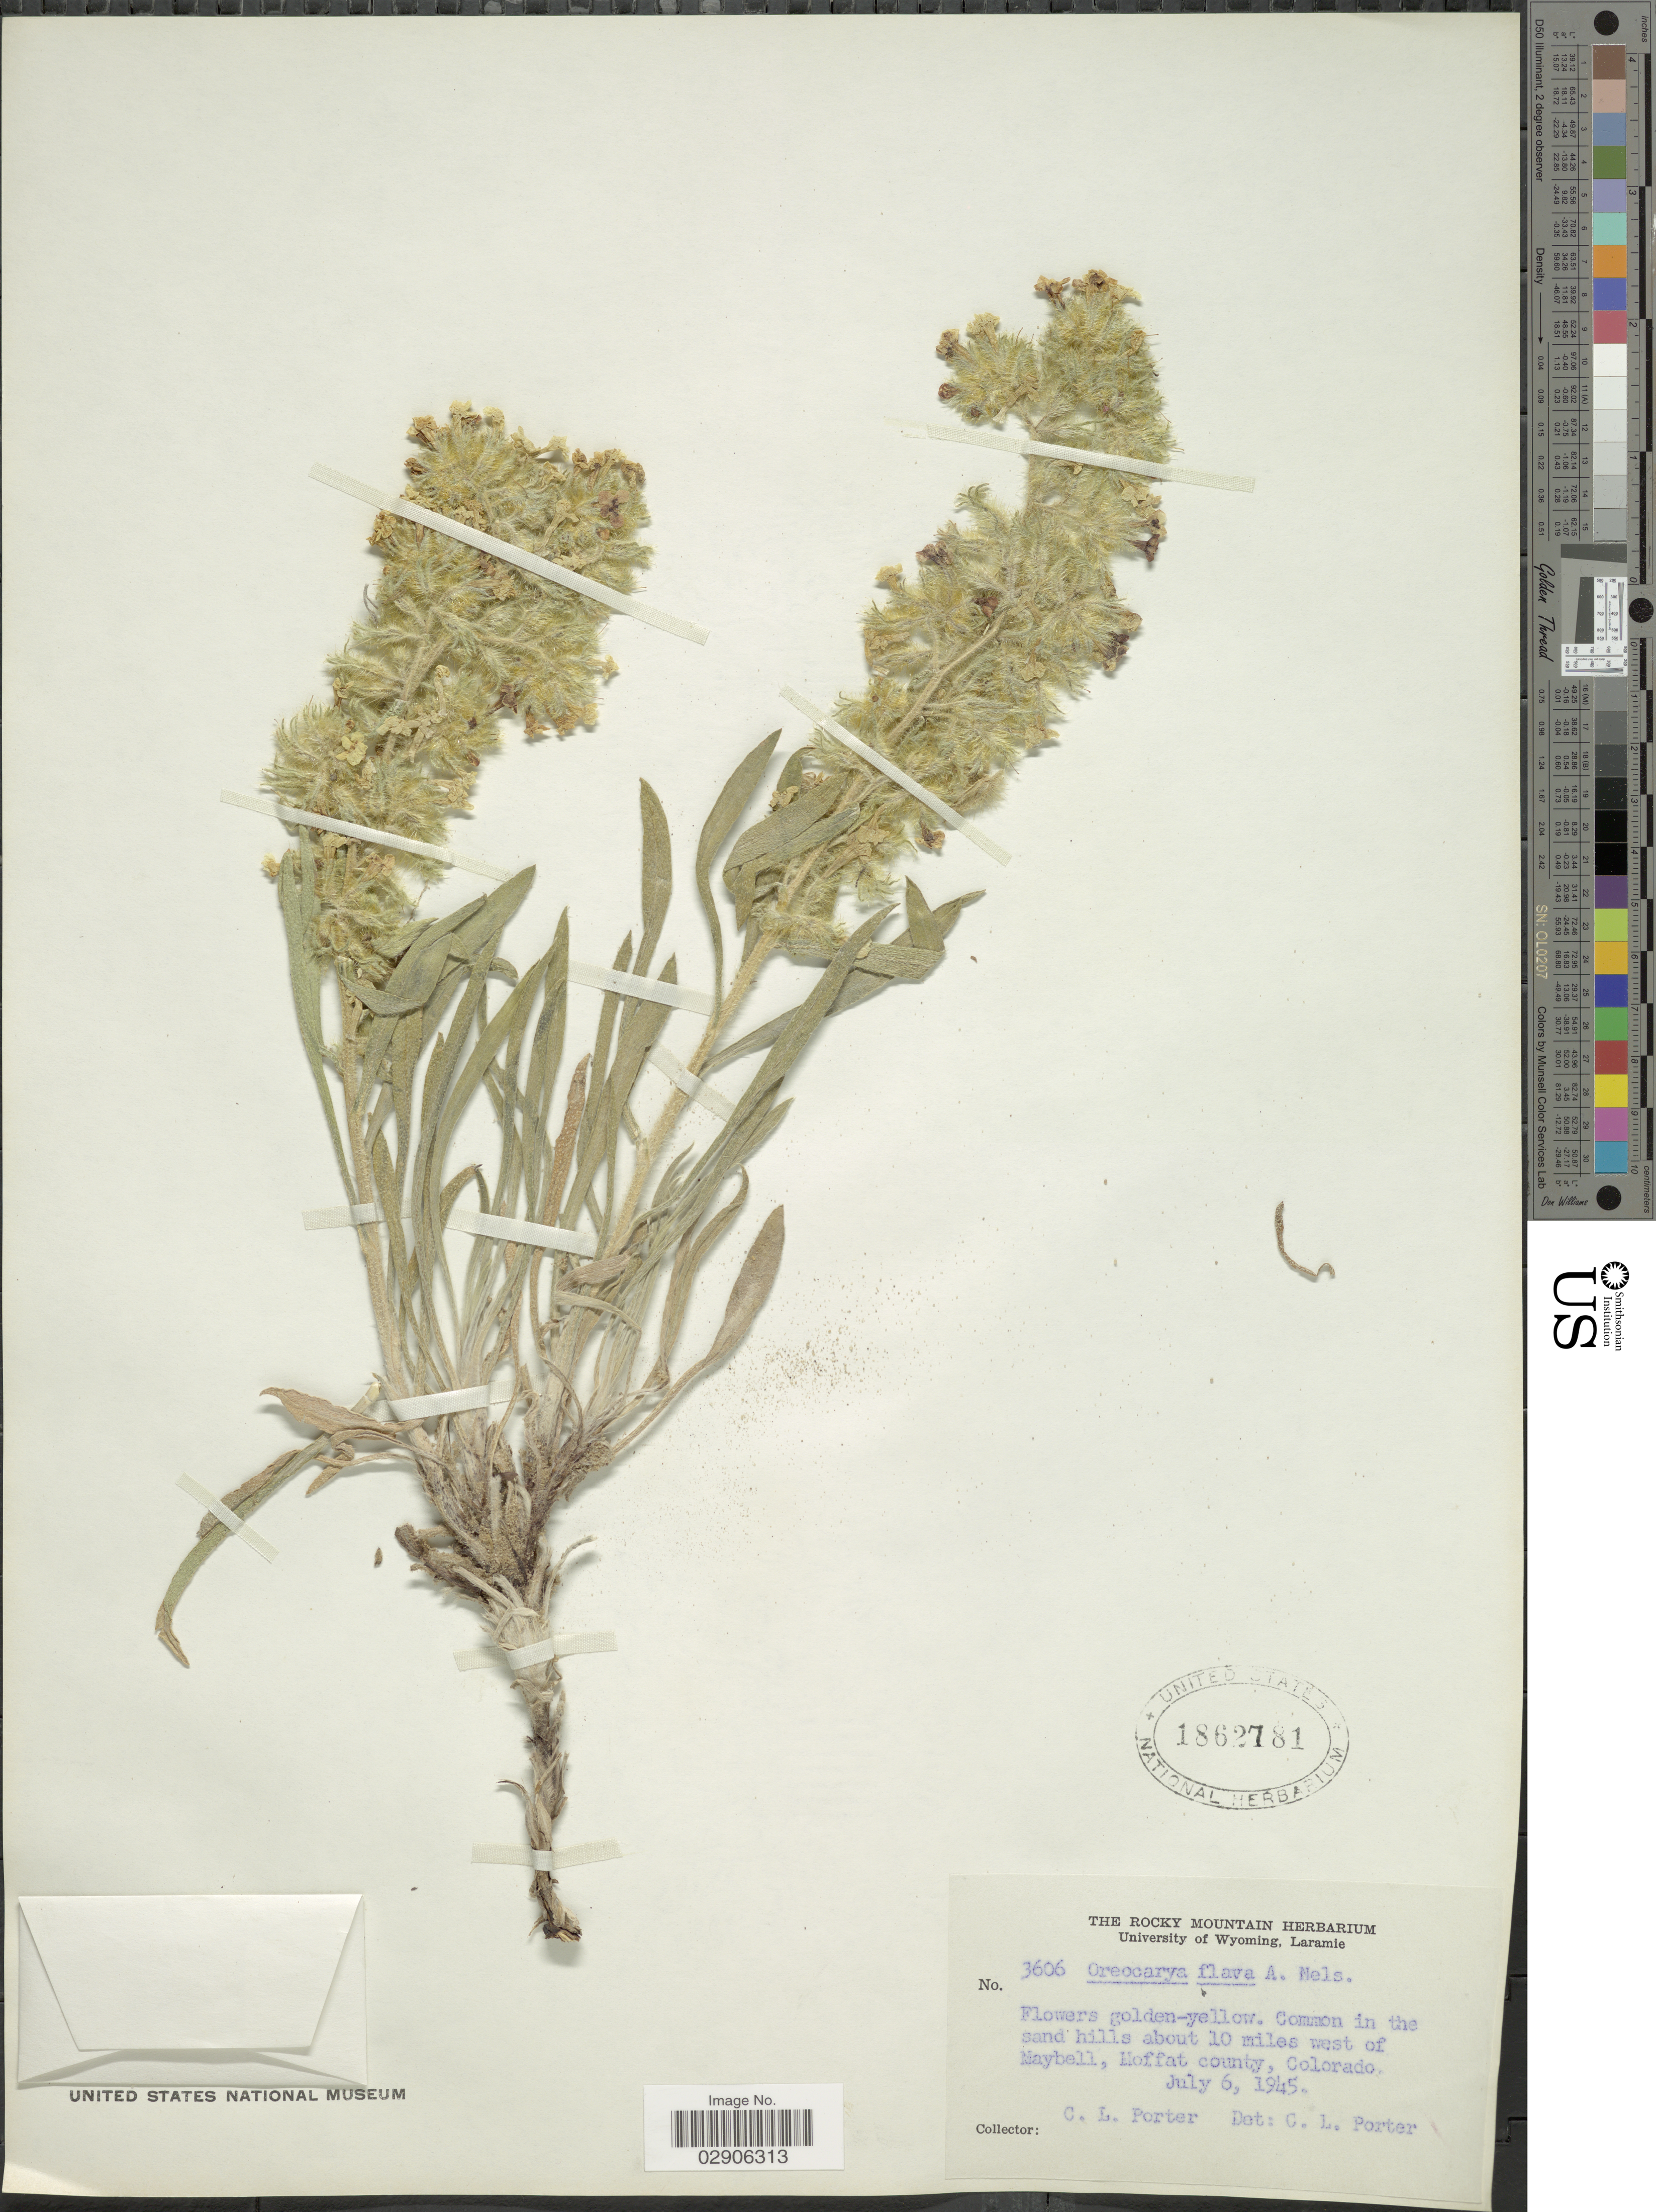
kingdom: Plantae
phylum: Tracheophyta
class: Magnoliopsida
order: Boraginales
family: Boraginaceae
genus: Oreocarya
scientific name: Oreocarya flava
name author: A. Nelson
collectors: C. L. Porter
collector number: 3606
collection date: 1945-07-06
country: United States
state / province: Colorado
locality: Common in the sand hills about 10 miles west of Maybell, Moffat county, Colorado.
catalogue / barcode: US 1862781